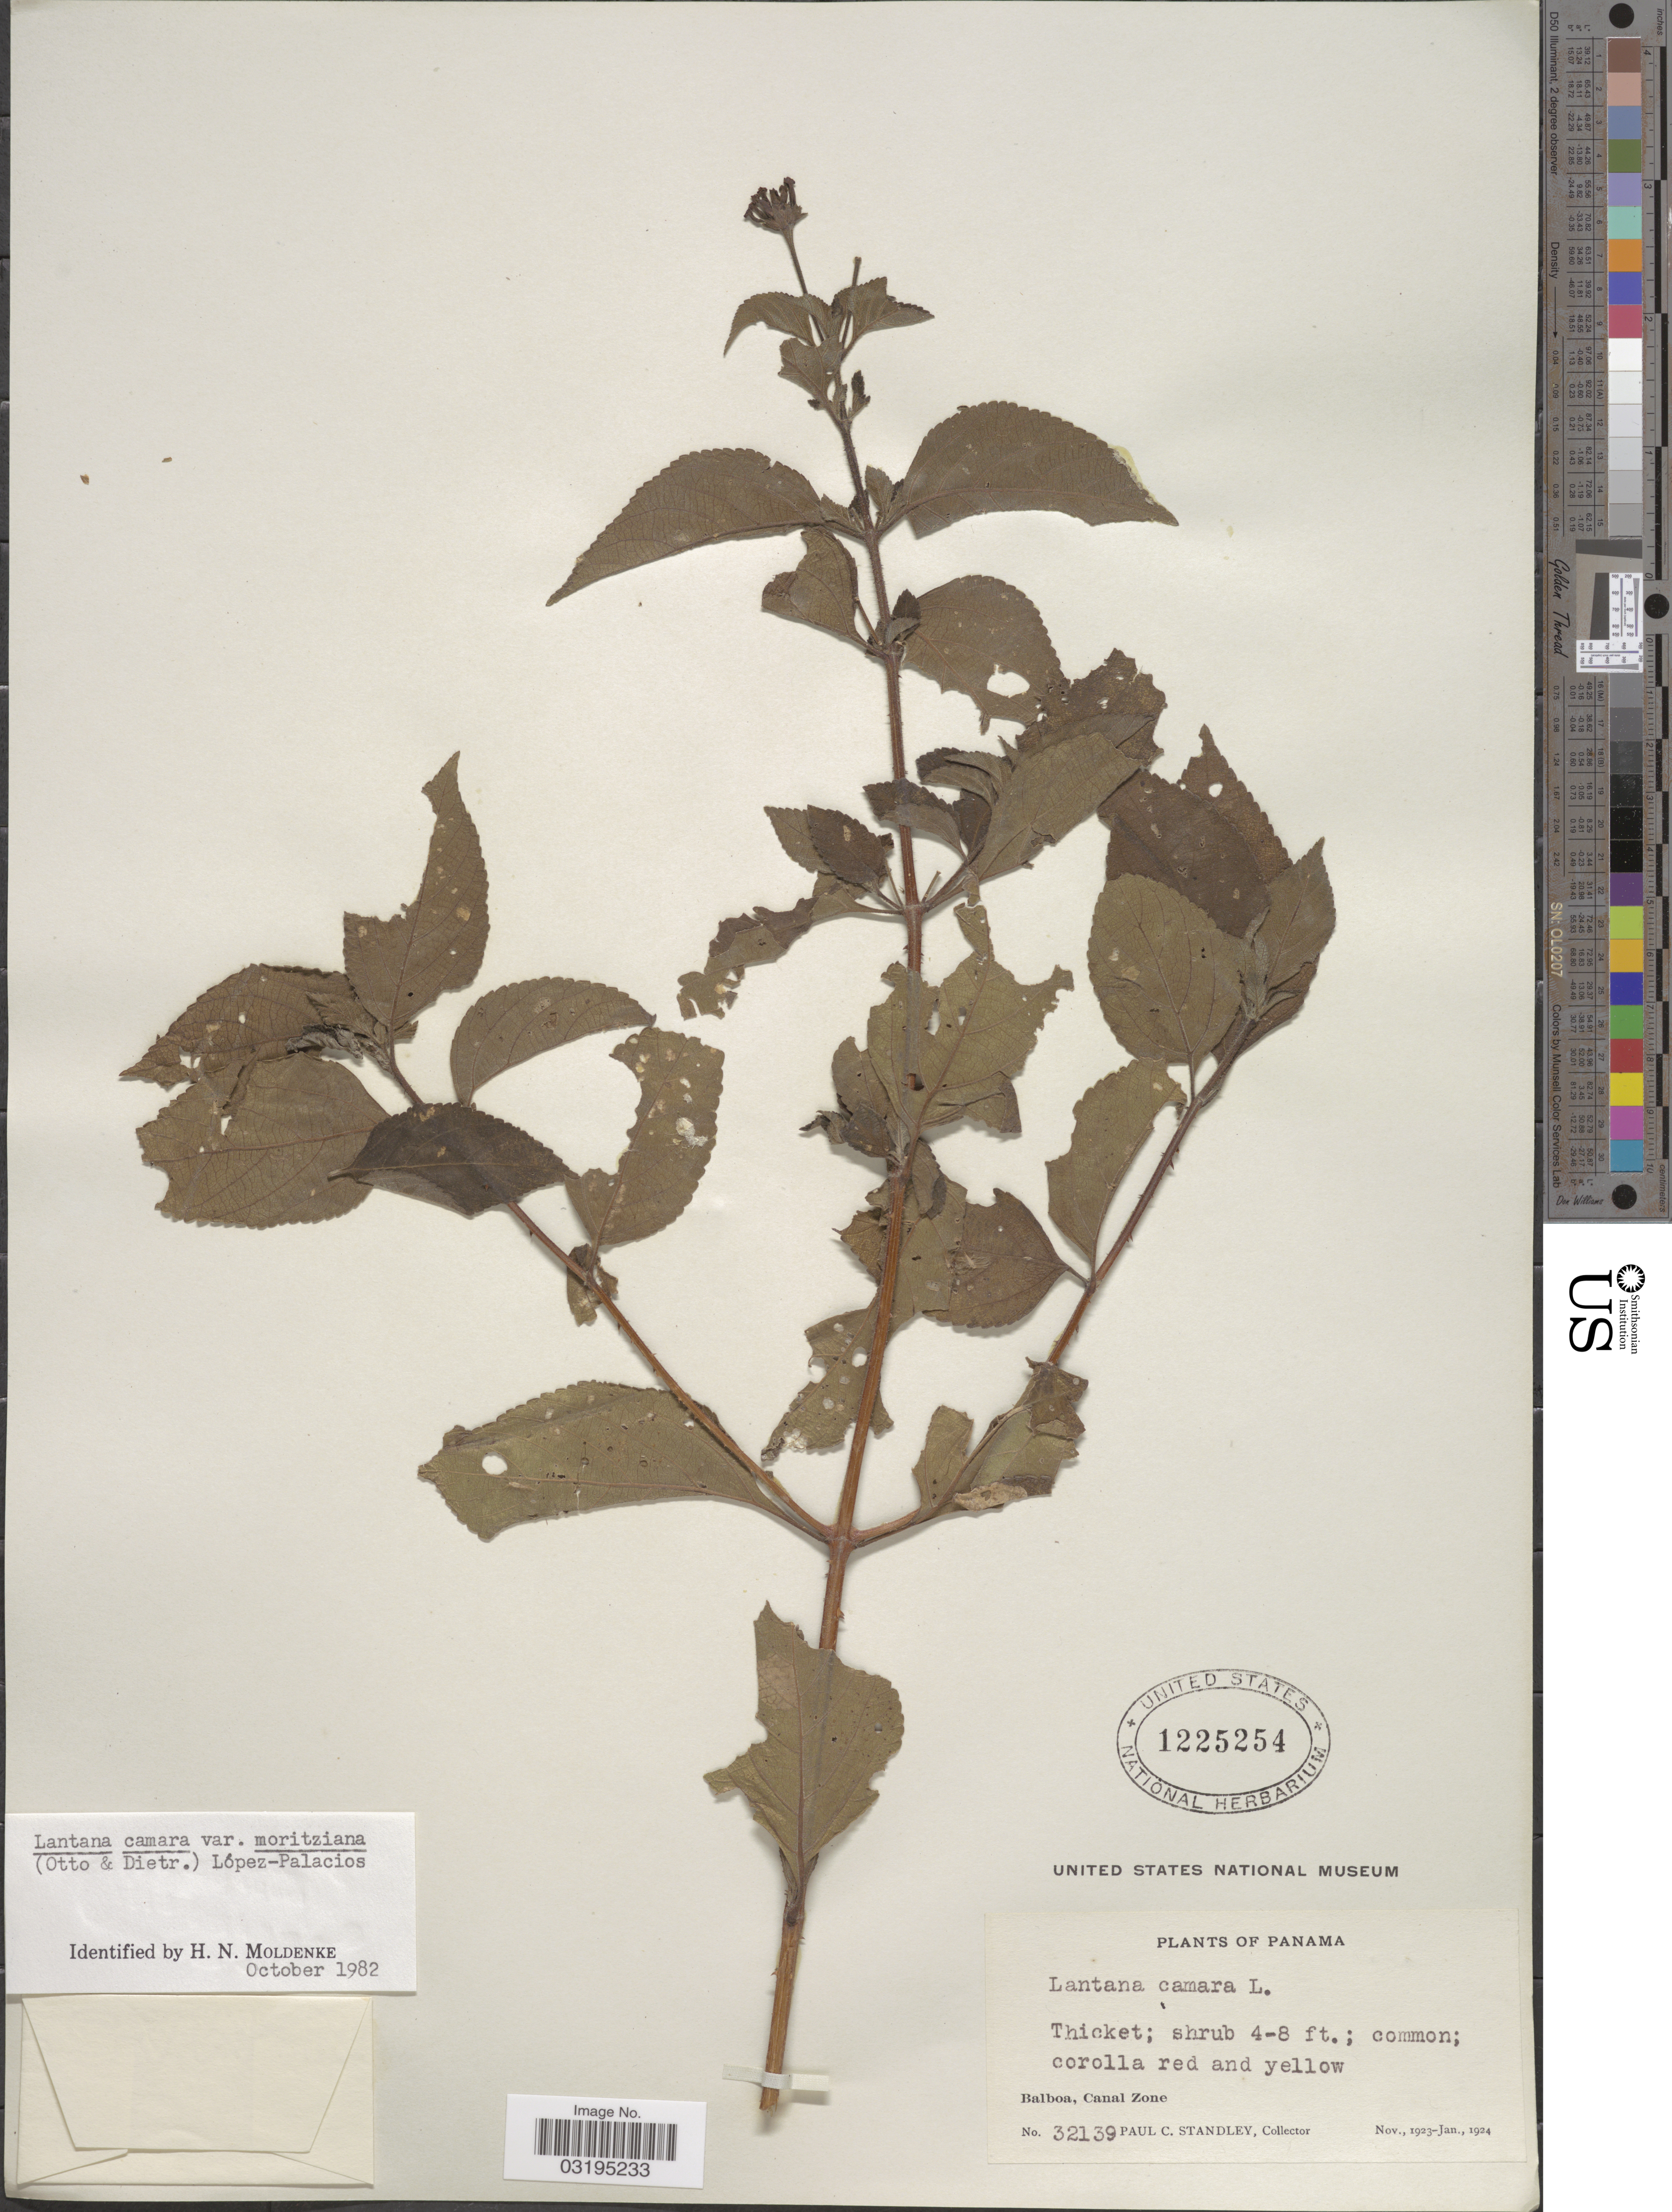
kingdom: Plantae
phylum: Tracheophyta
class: Magnoliopsida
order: Lamiales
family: Verbenaceae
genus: Lantana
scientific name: Lantana camara var. moritziana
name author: (Otto & A. Dietr.) López-Pal.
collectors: P. C. Standley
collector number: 32139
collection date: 1923-11/1924-01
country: Panama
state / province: Colón / Panamá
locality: Balboa, Canal Zone.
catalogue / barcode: US 1225254